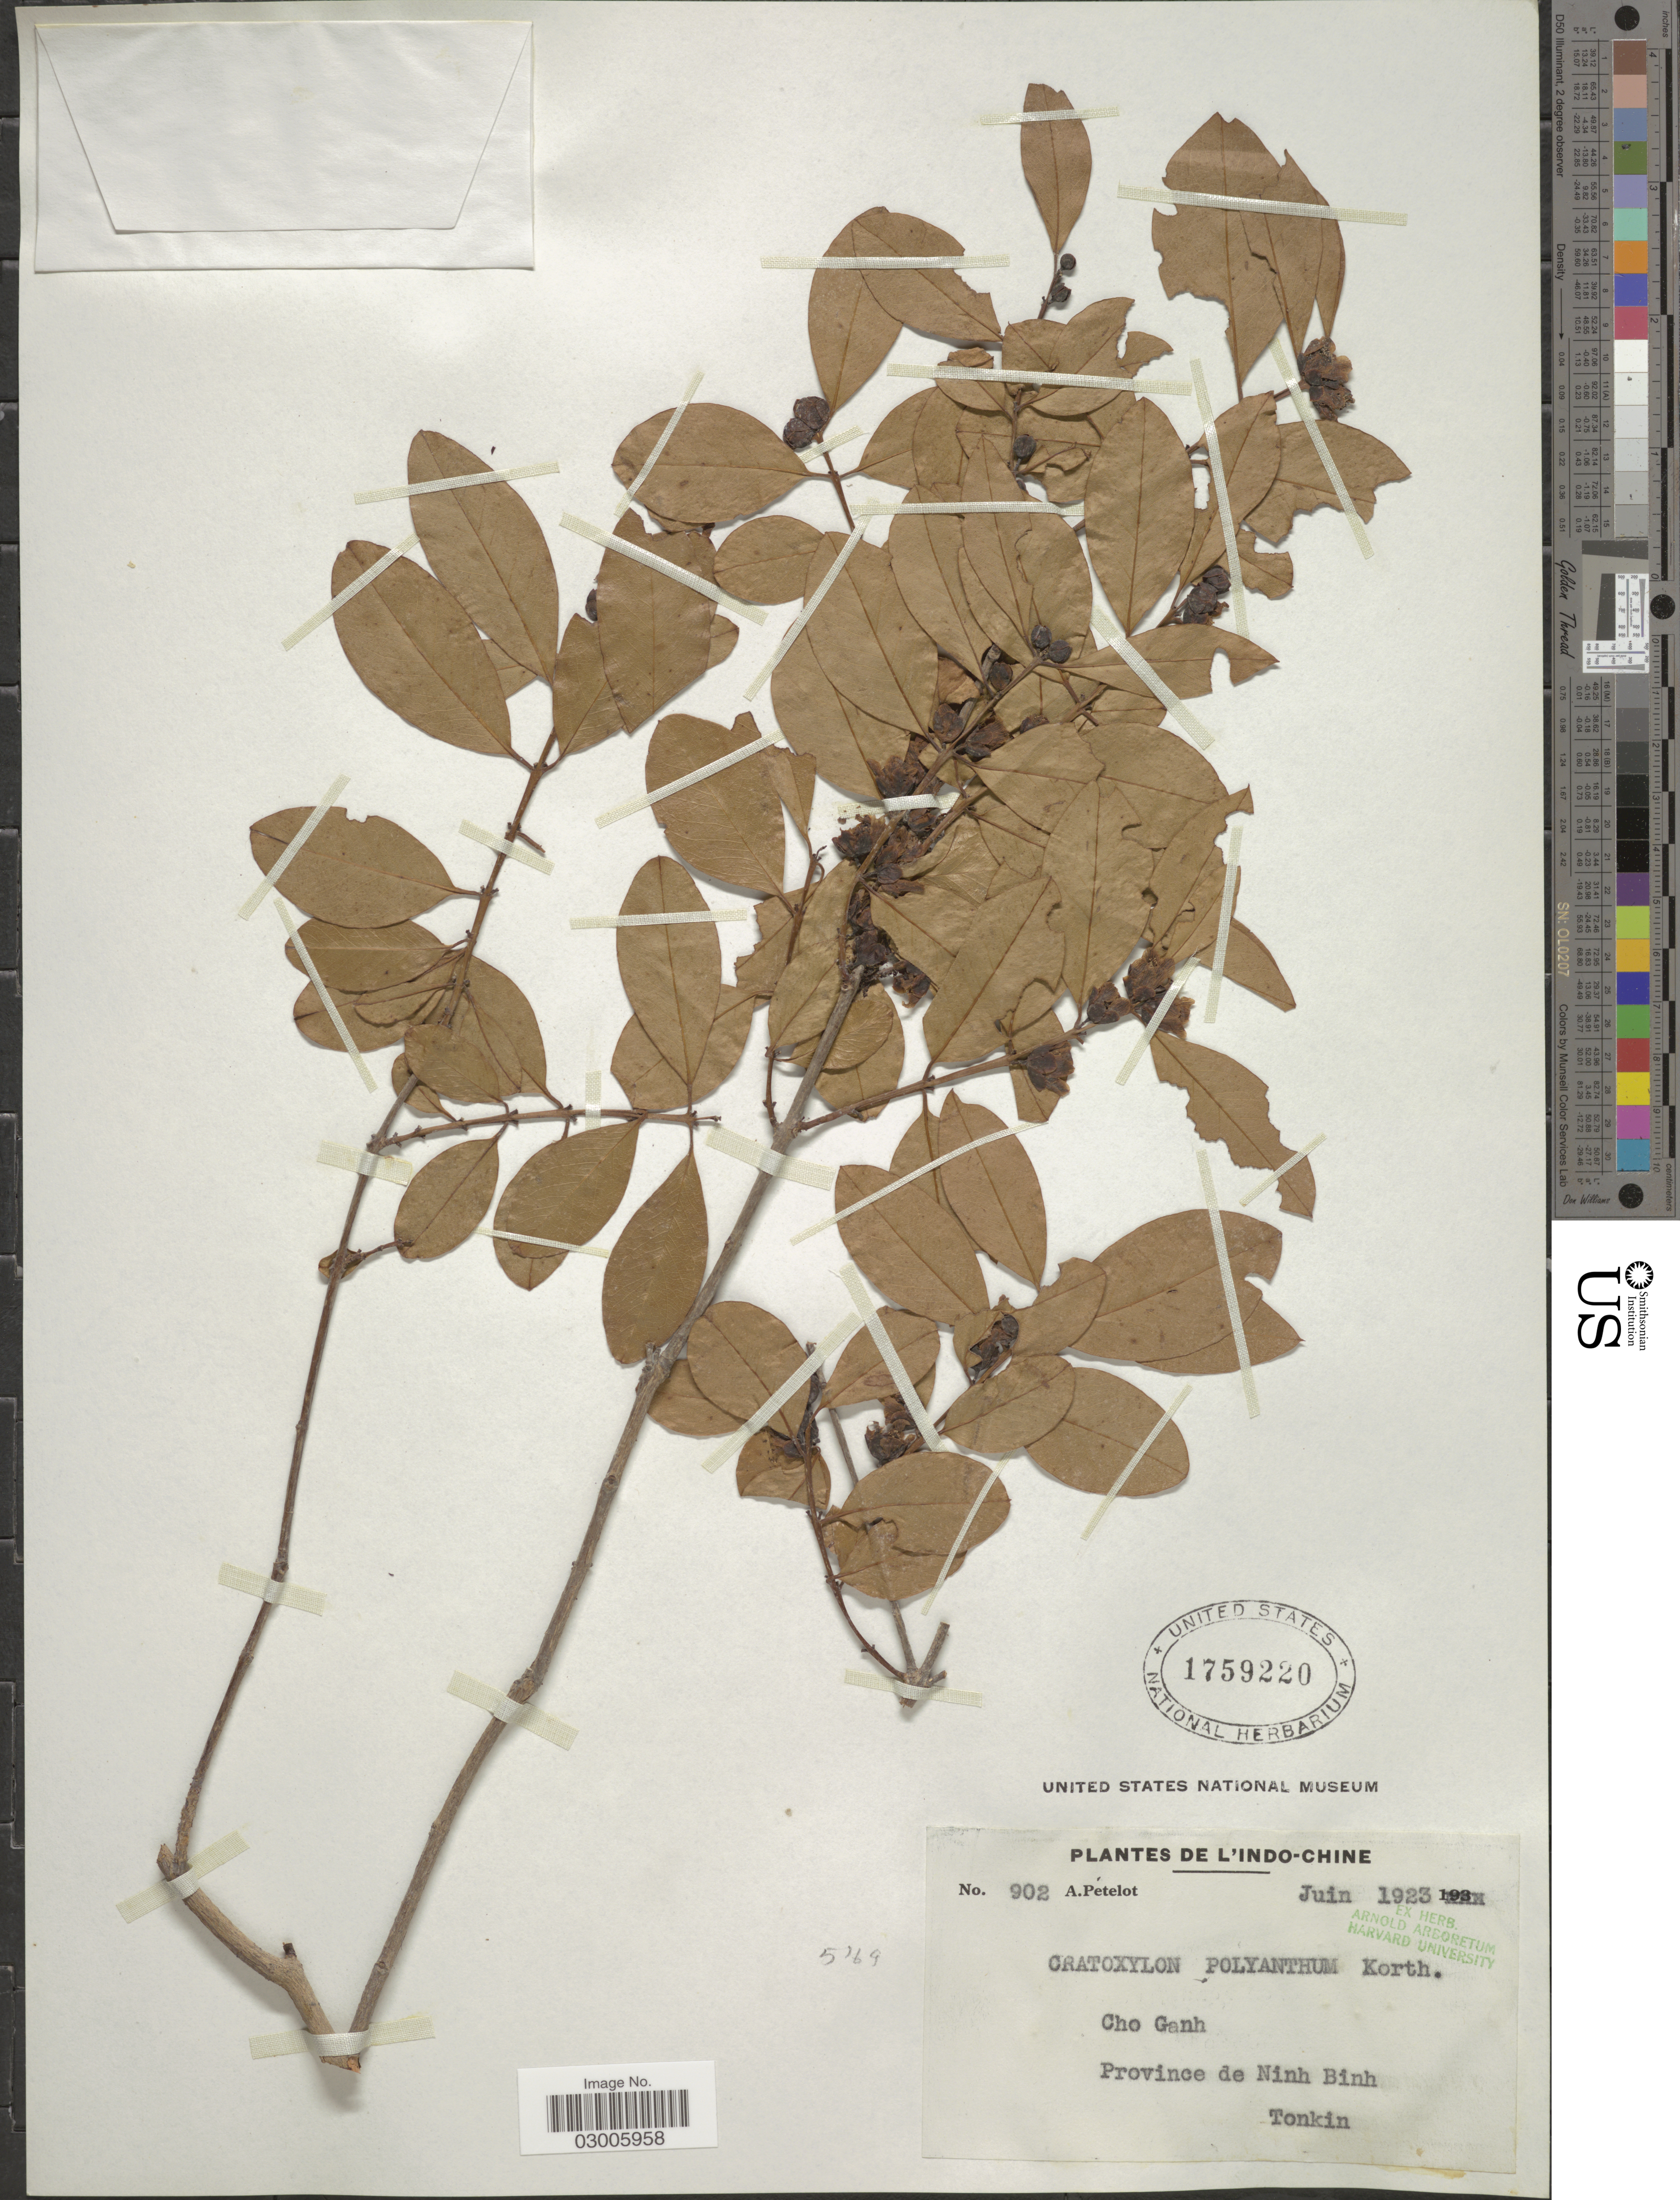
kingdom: Plantae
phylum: Tracheophyta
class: Magnoliopsida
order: Malpighiales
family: Hypericaceae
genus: Cratoxylum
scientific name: Cratoxylum polyanthum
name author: Korth.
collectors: A. Petelot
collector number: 902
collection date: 1923-06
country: Vietnam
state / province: Ninh Binh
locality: L'Indo-Chine. Cho Ganh. Province de Ninh Binh. Tonkin.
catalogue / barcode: US 1759220